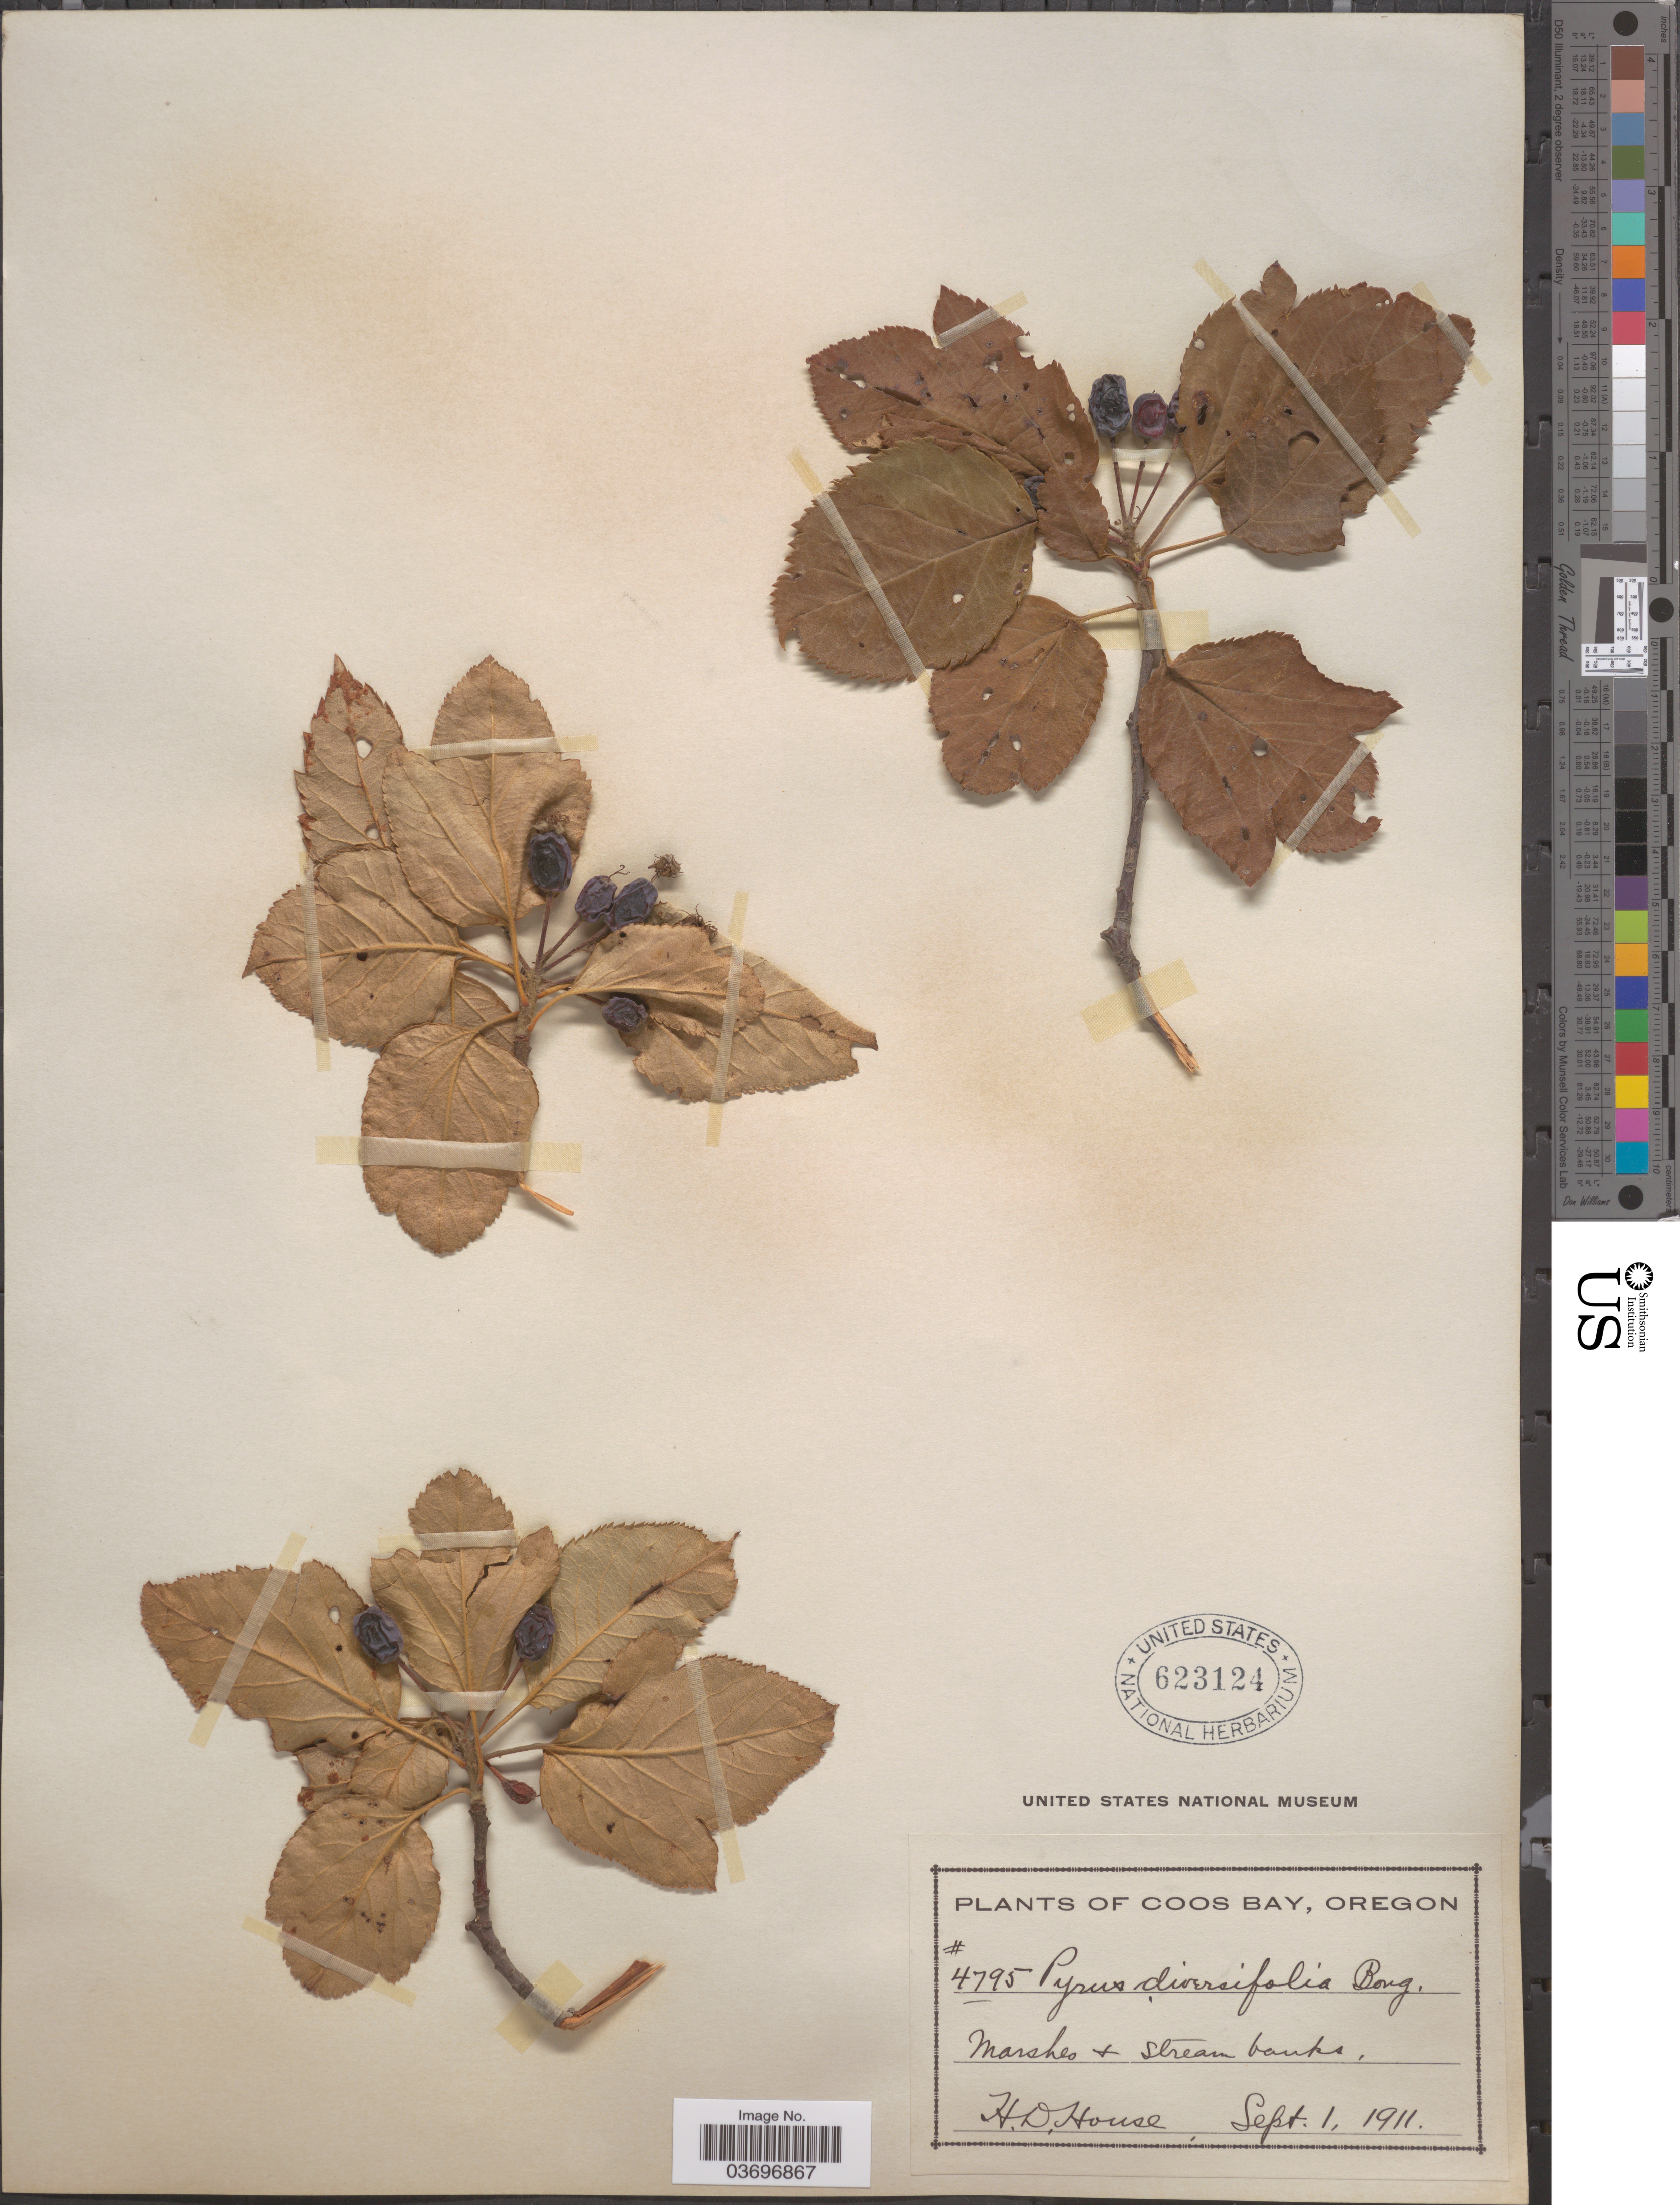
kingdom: Plantae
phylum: Tracheophyta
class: Magnoliopsida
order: Rosales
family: Rosaceae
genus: Malus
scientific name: Malus fusca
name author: (Raf.) C.K. Schneid.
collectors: H. D. House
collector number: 4795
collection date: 1911-09-01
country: United States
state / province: Oregon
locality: Coos Bay.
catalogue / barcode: US 623124